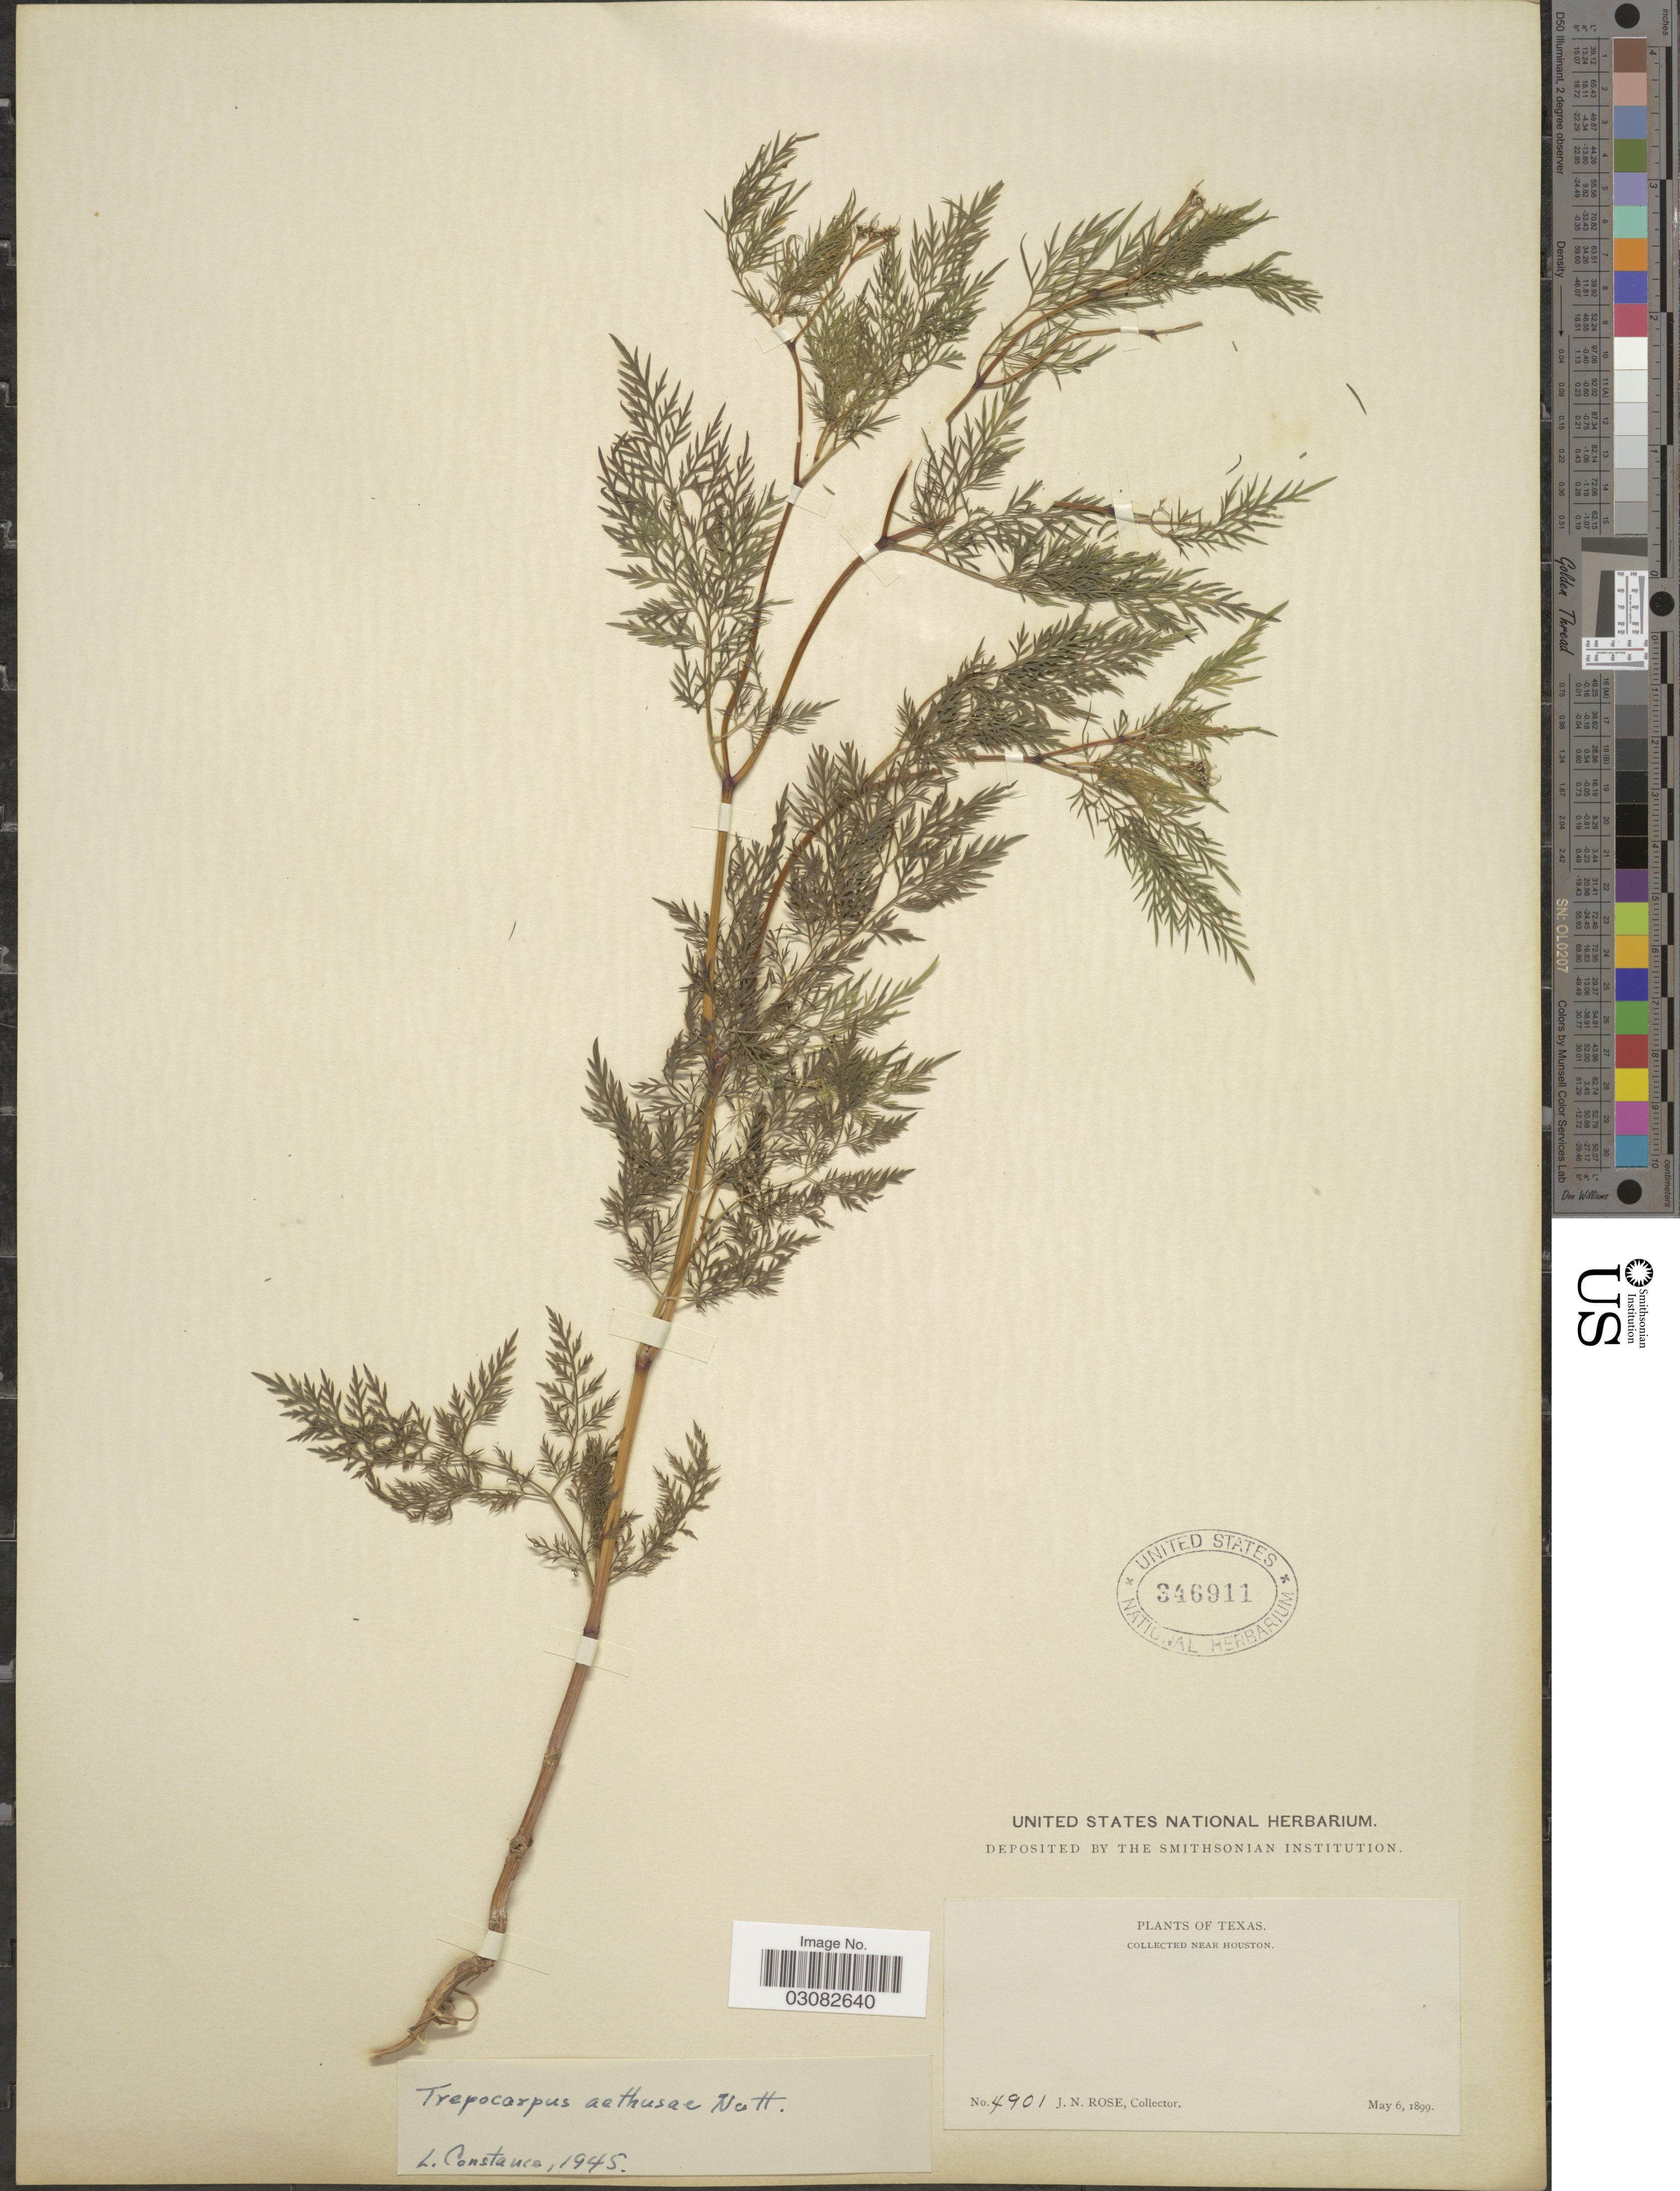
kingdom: Plantae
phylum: Tracheophyta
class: Magnoliopsida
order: Apiales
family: Apiaceae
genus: Trepocarpus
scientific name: Trepocarpus aethusae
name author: Nutt. ex DC.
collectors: J. N. Rose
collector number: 4901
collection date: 1899-05-06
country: United States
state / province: Texas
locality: Near Houston.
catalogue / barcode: US 346911